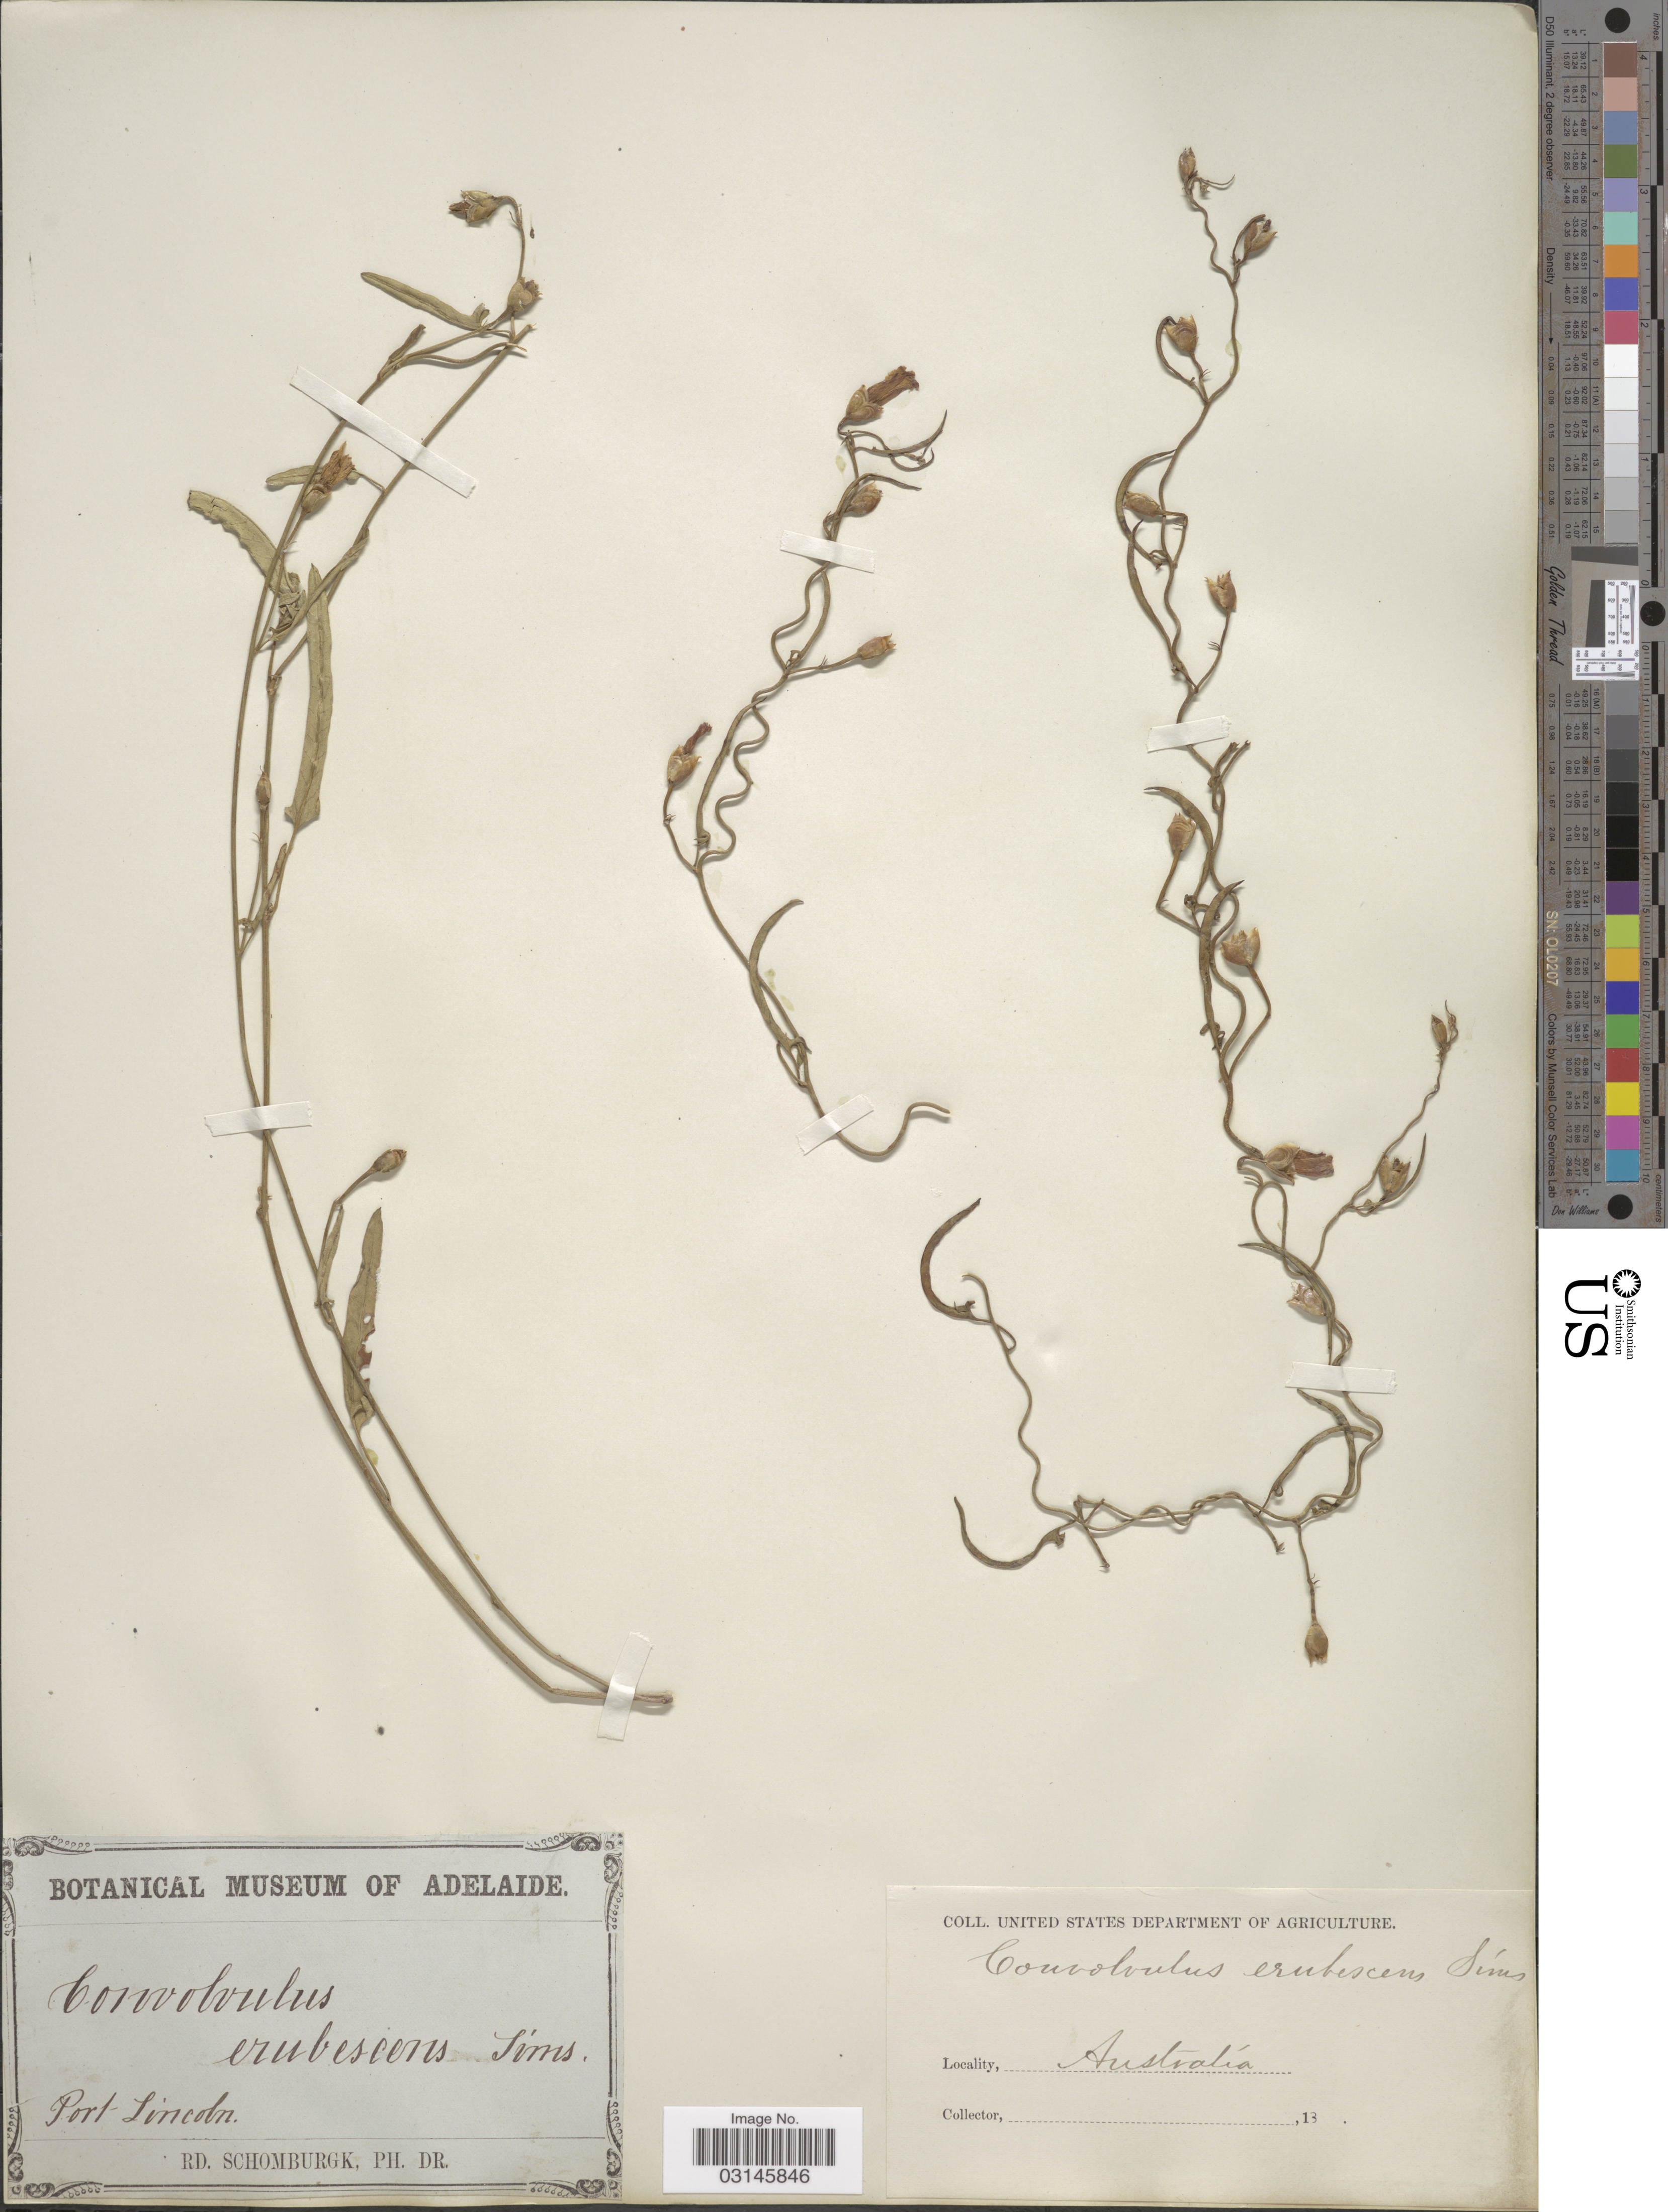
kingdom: Plantae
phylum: Tracheophyta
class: Magnoliopsida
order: Solanales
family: Convolvulaceae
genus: Convolvulus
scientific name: Convolvulus erubescens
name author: Sims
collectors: M. R. Schomburgk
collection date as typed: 18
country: Australia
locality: Port Lincoln.